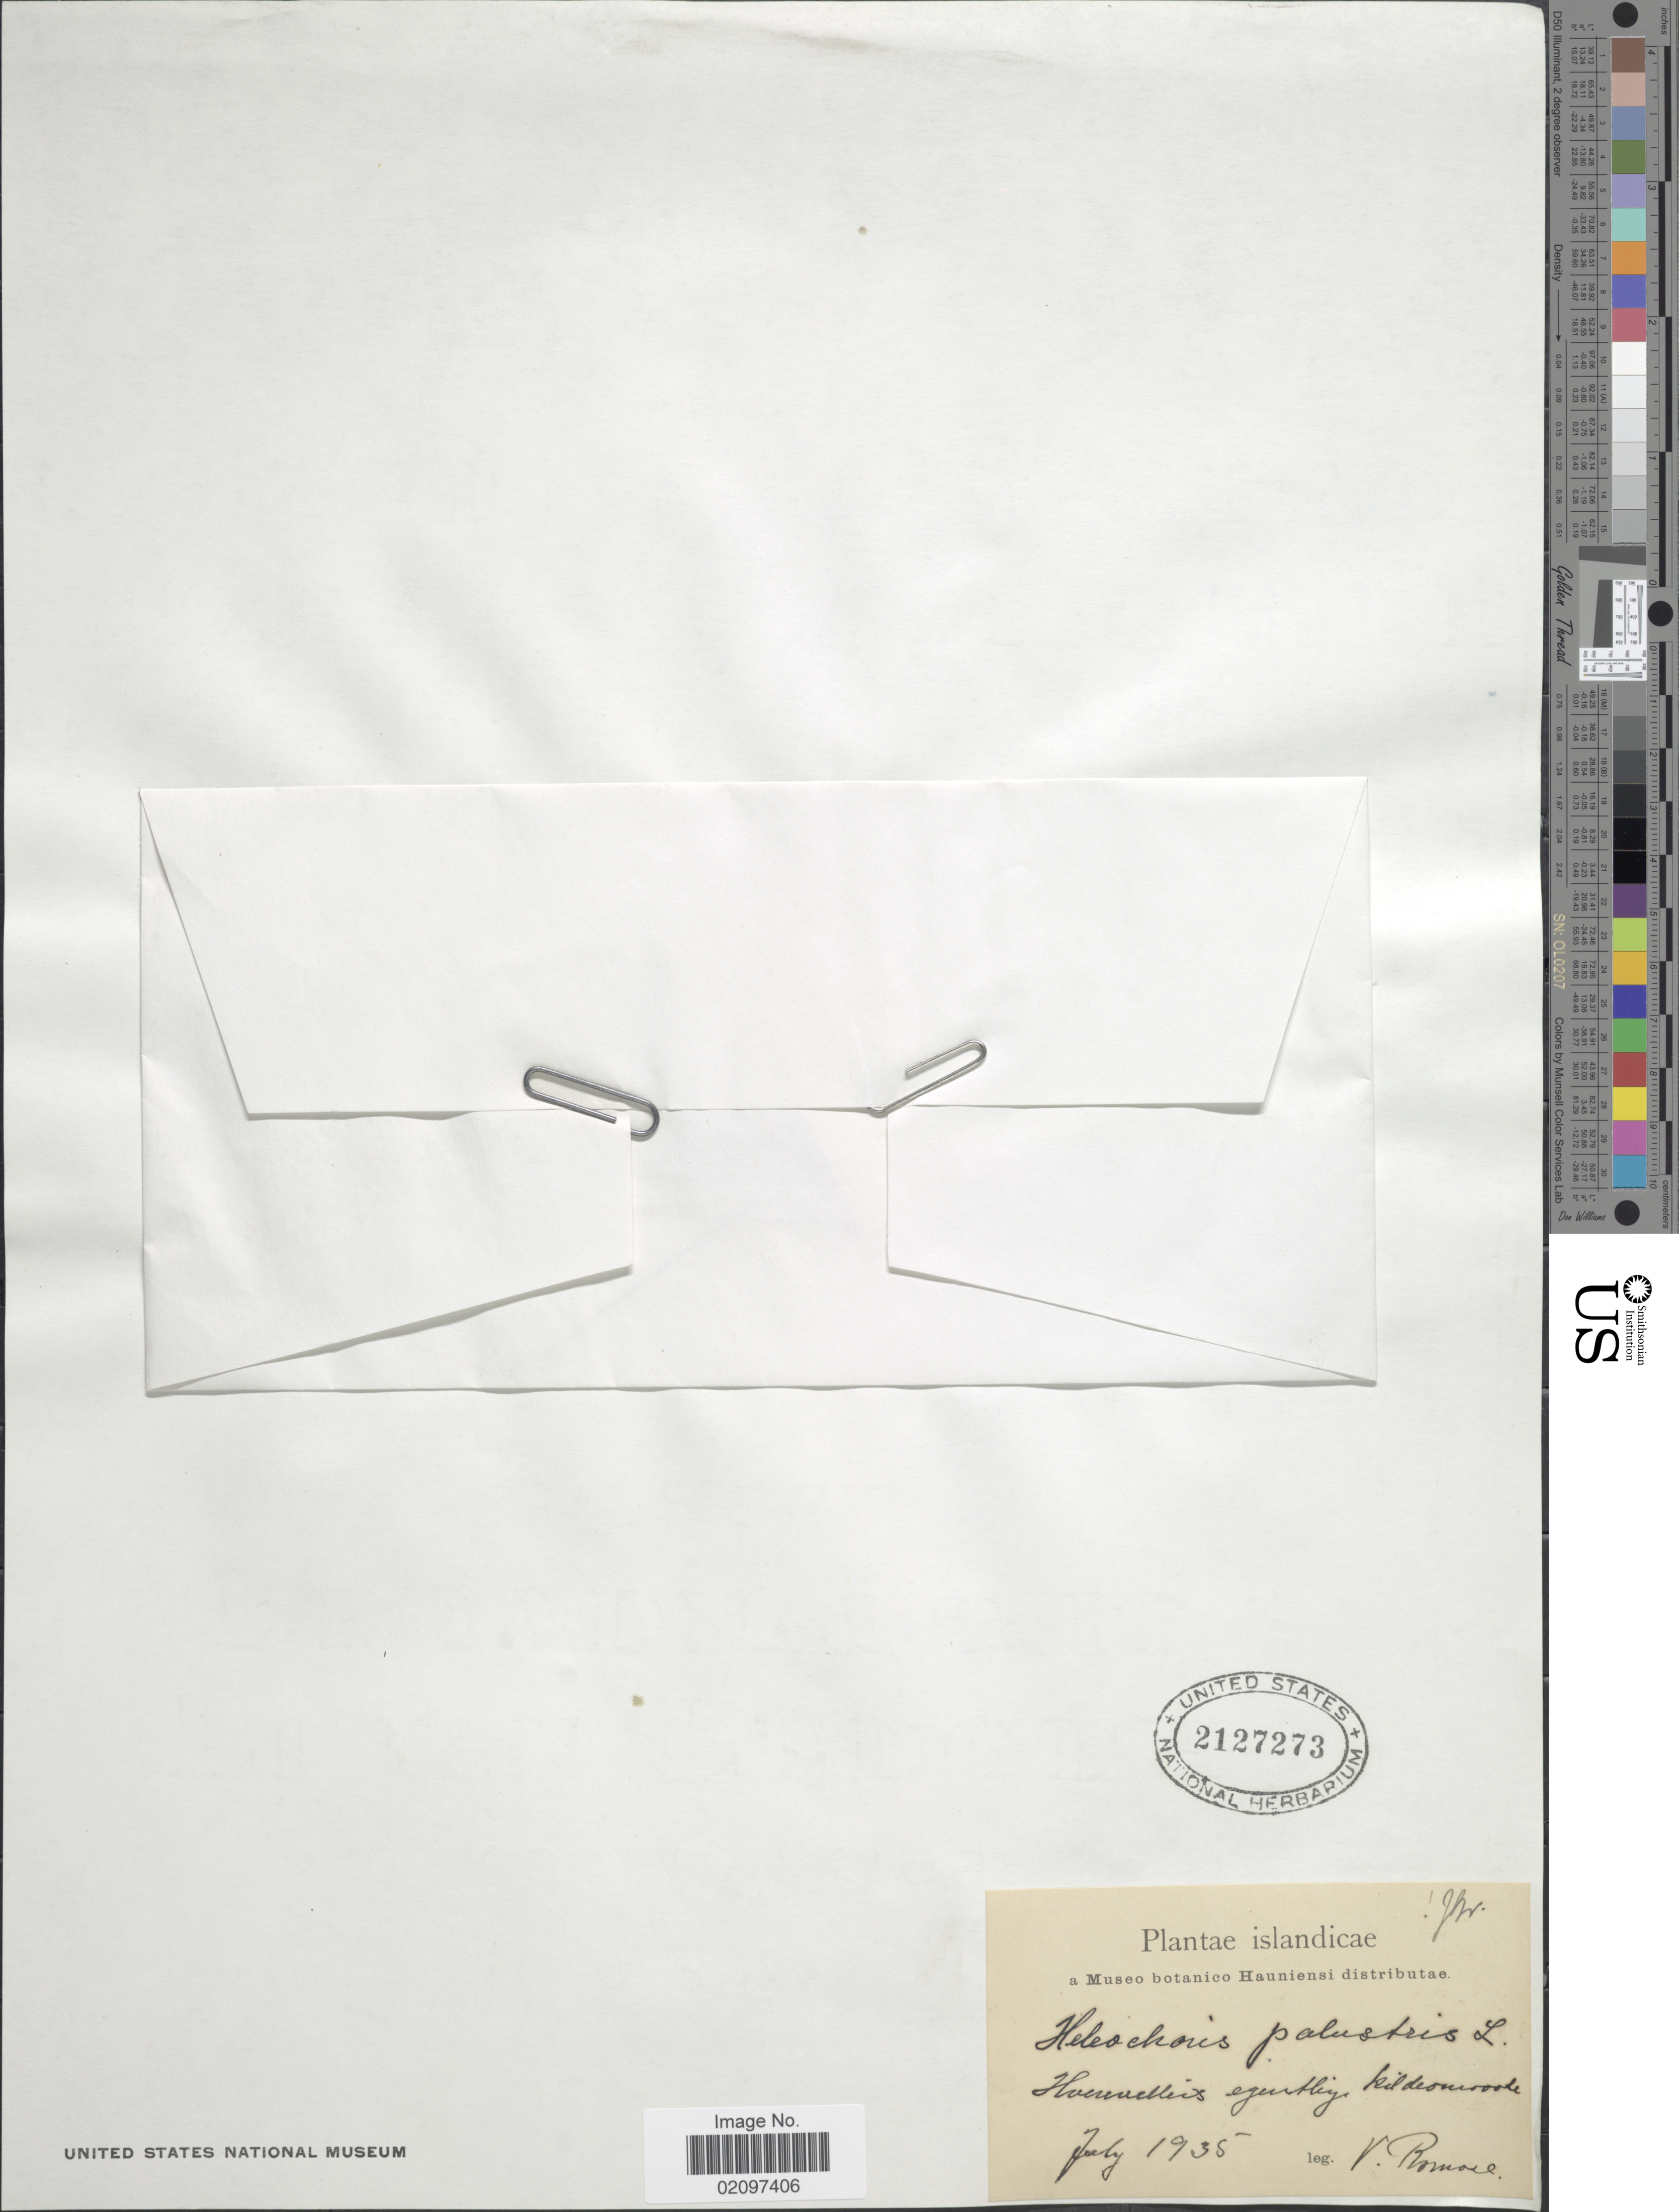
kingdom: Plantae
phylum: Tracheophyta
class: Liliopsida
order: Poales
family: Cyperaceae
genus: Eleocharis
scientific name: Eleocharis palustris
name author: (L.) Roem. & Schult.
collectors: V. Romose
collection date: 1935-07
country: Iceland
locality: Islandicae. Hownelleis egentlig kildeområde [interpreted]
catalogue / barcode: US 2127273